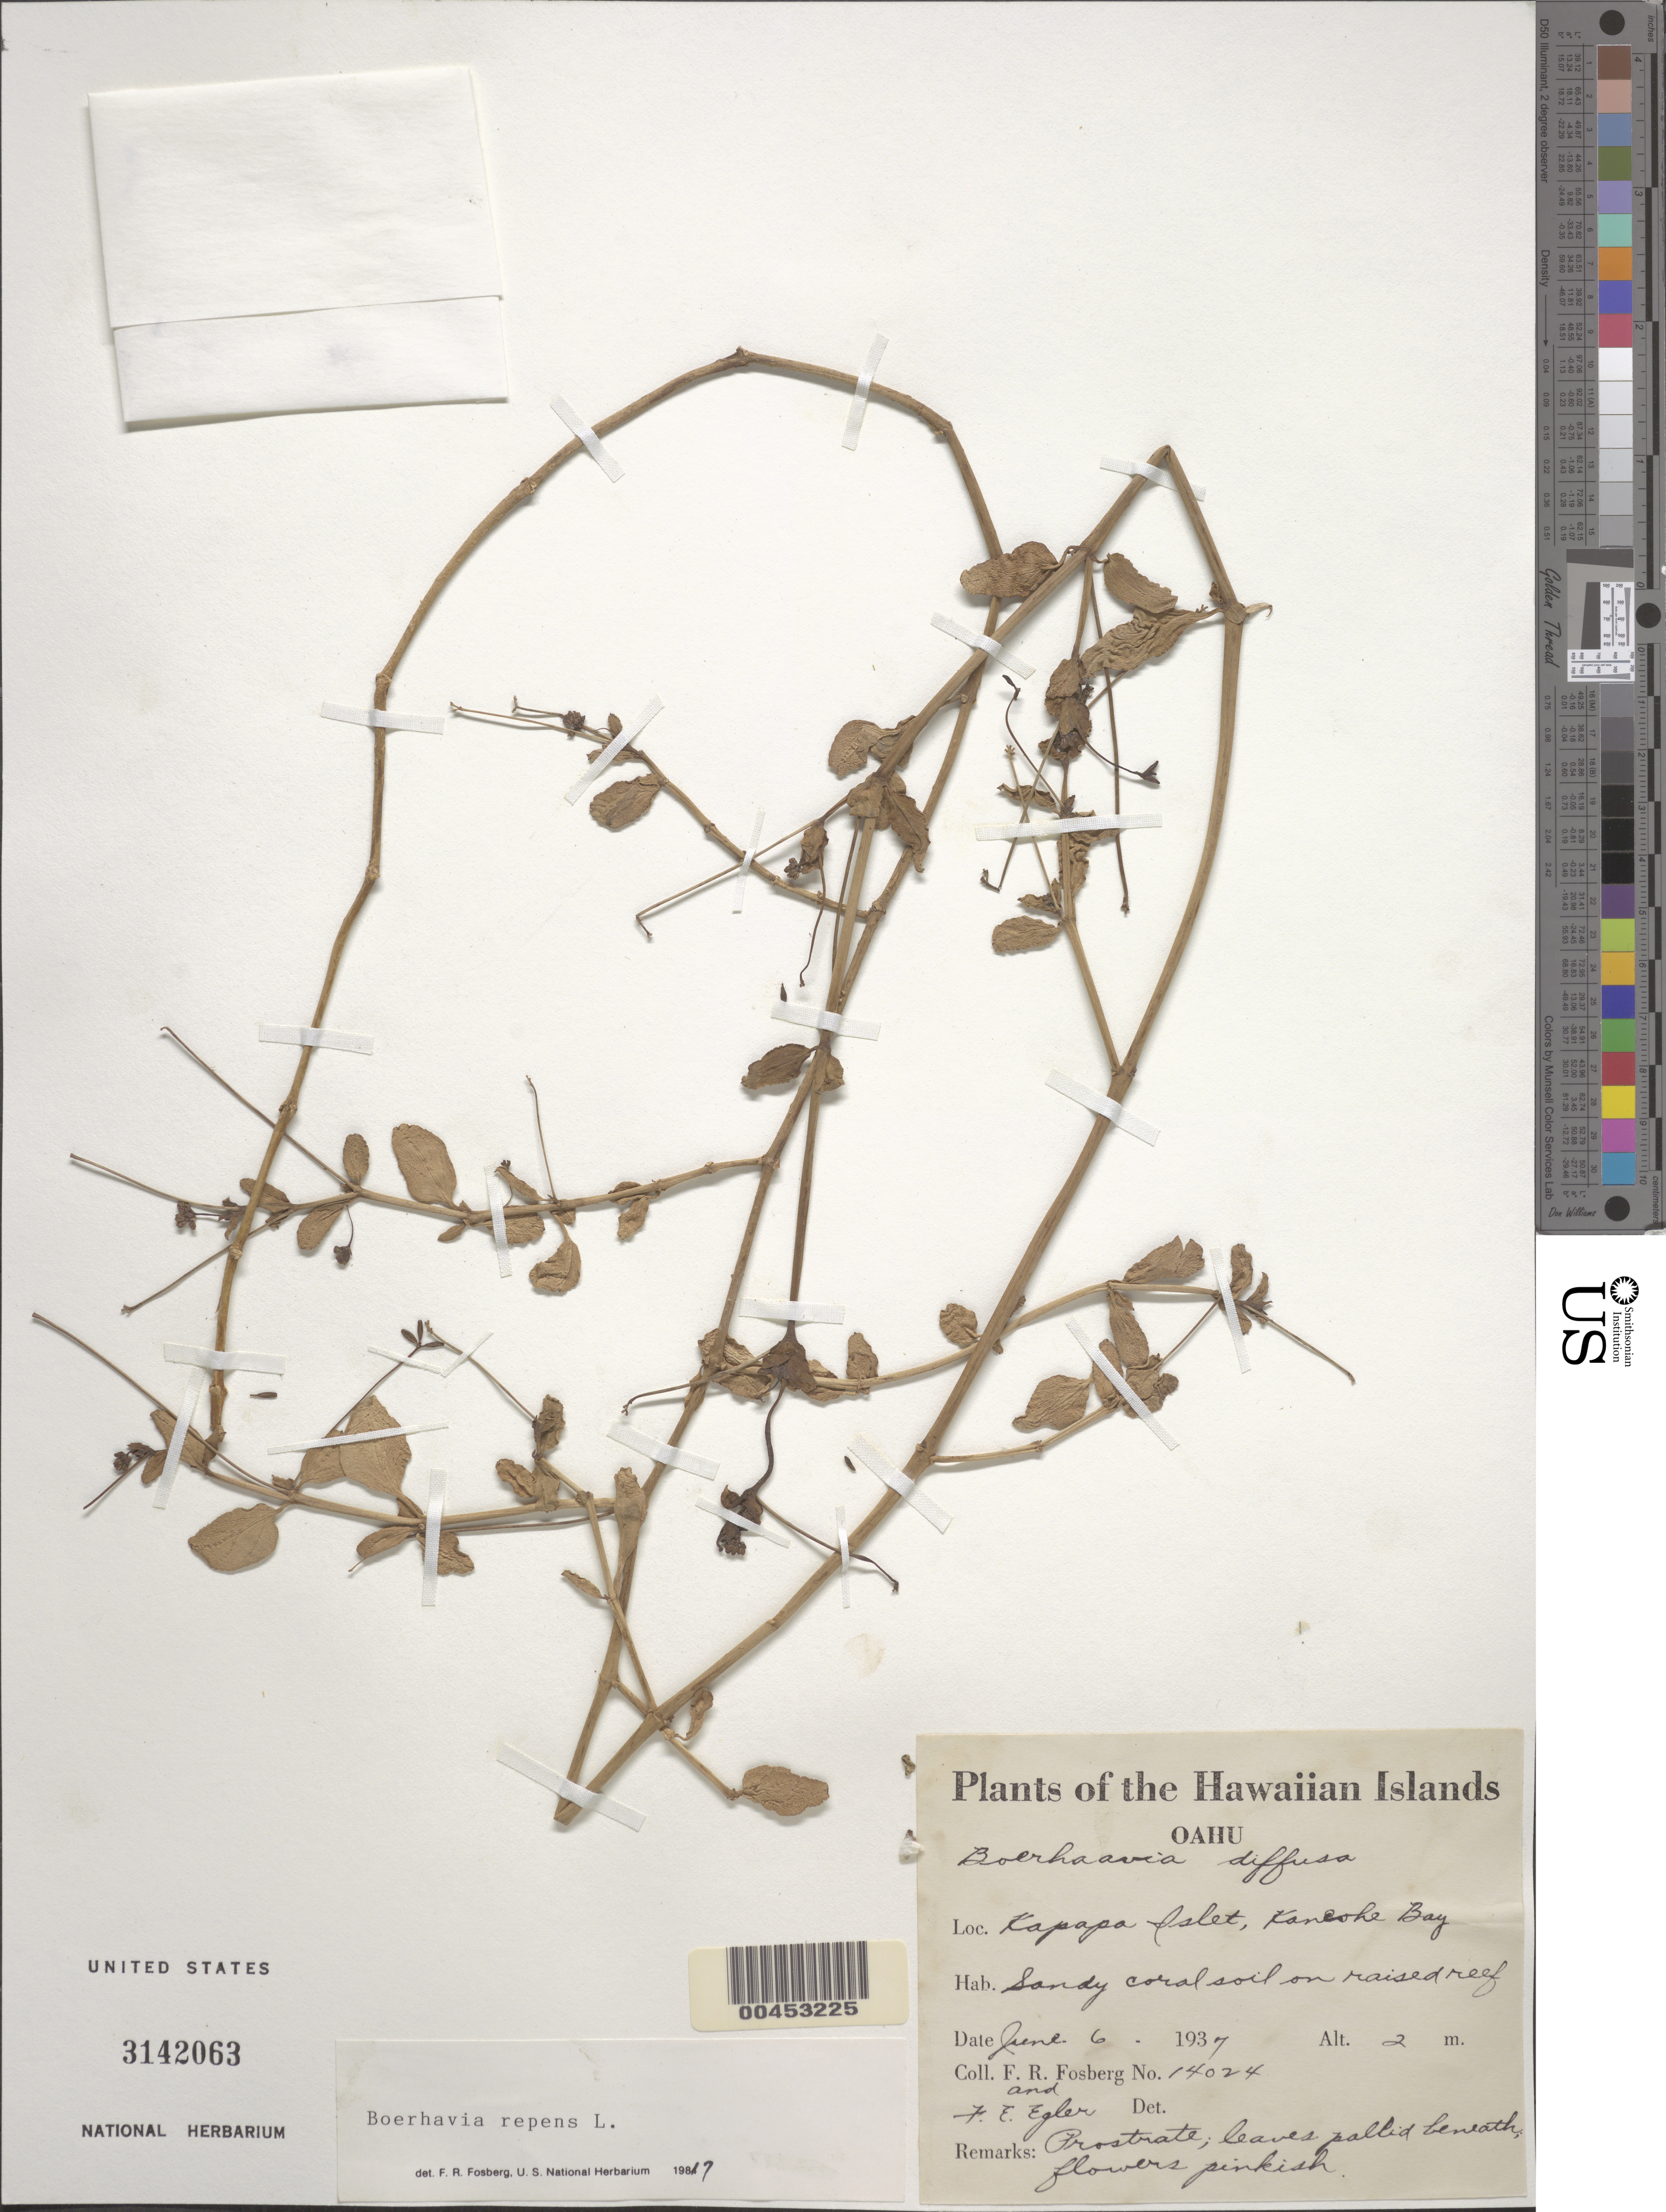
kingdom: Plantae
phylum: Tracheophyta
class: Magnoliopsida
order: Caryophyllales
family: Nyctaginaceae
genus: Boerhavia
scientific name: Boerhavia repens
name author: L.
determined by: Fosberg, F. R.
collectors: F. R. Fosberg & F. Egler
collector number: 14024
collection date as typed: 6 Jun 1937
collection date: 1937-06-06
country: United States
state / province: Hawaii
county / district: Honolulu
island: Kapapa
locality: Kaneohe Bay, Kapapa Island State Bird Refuge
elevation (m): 2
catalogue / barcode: US 3142063